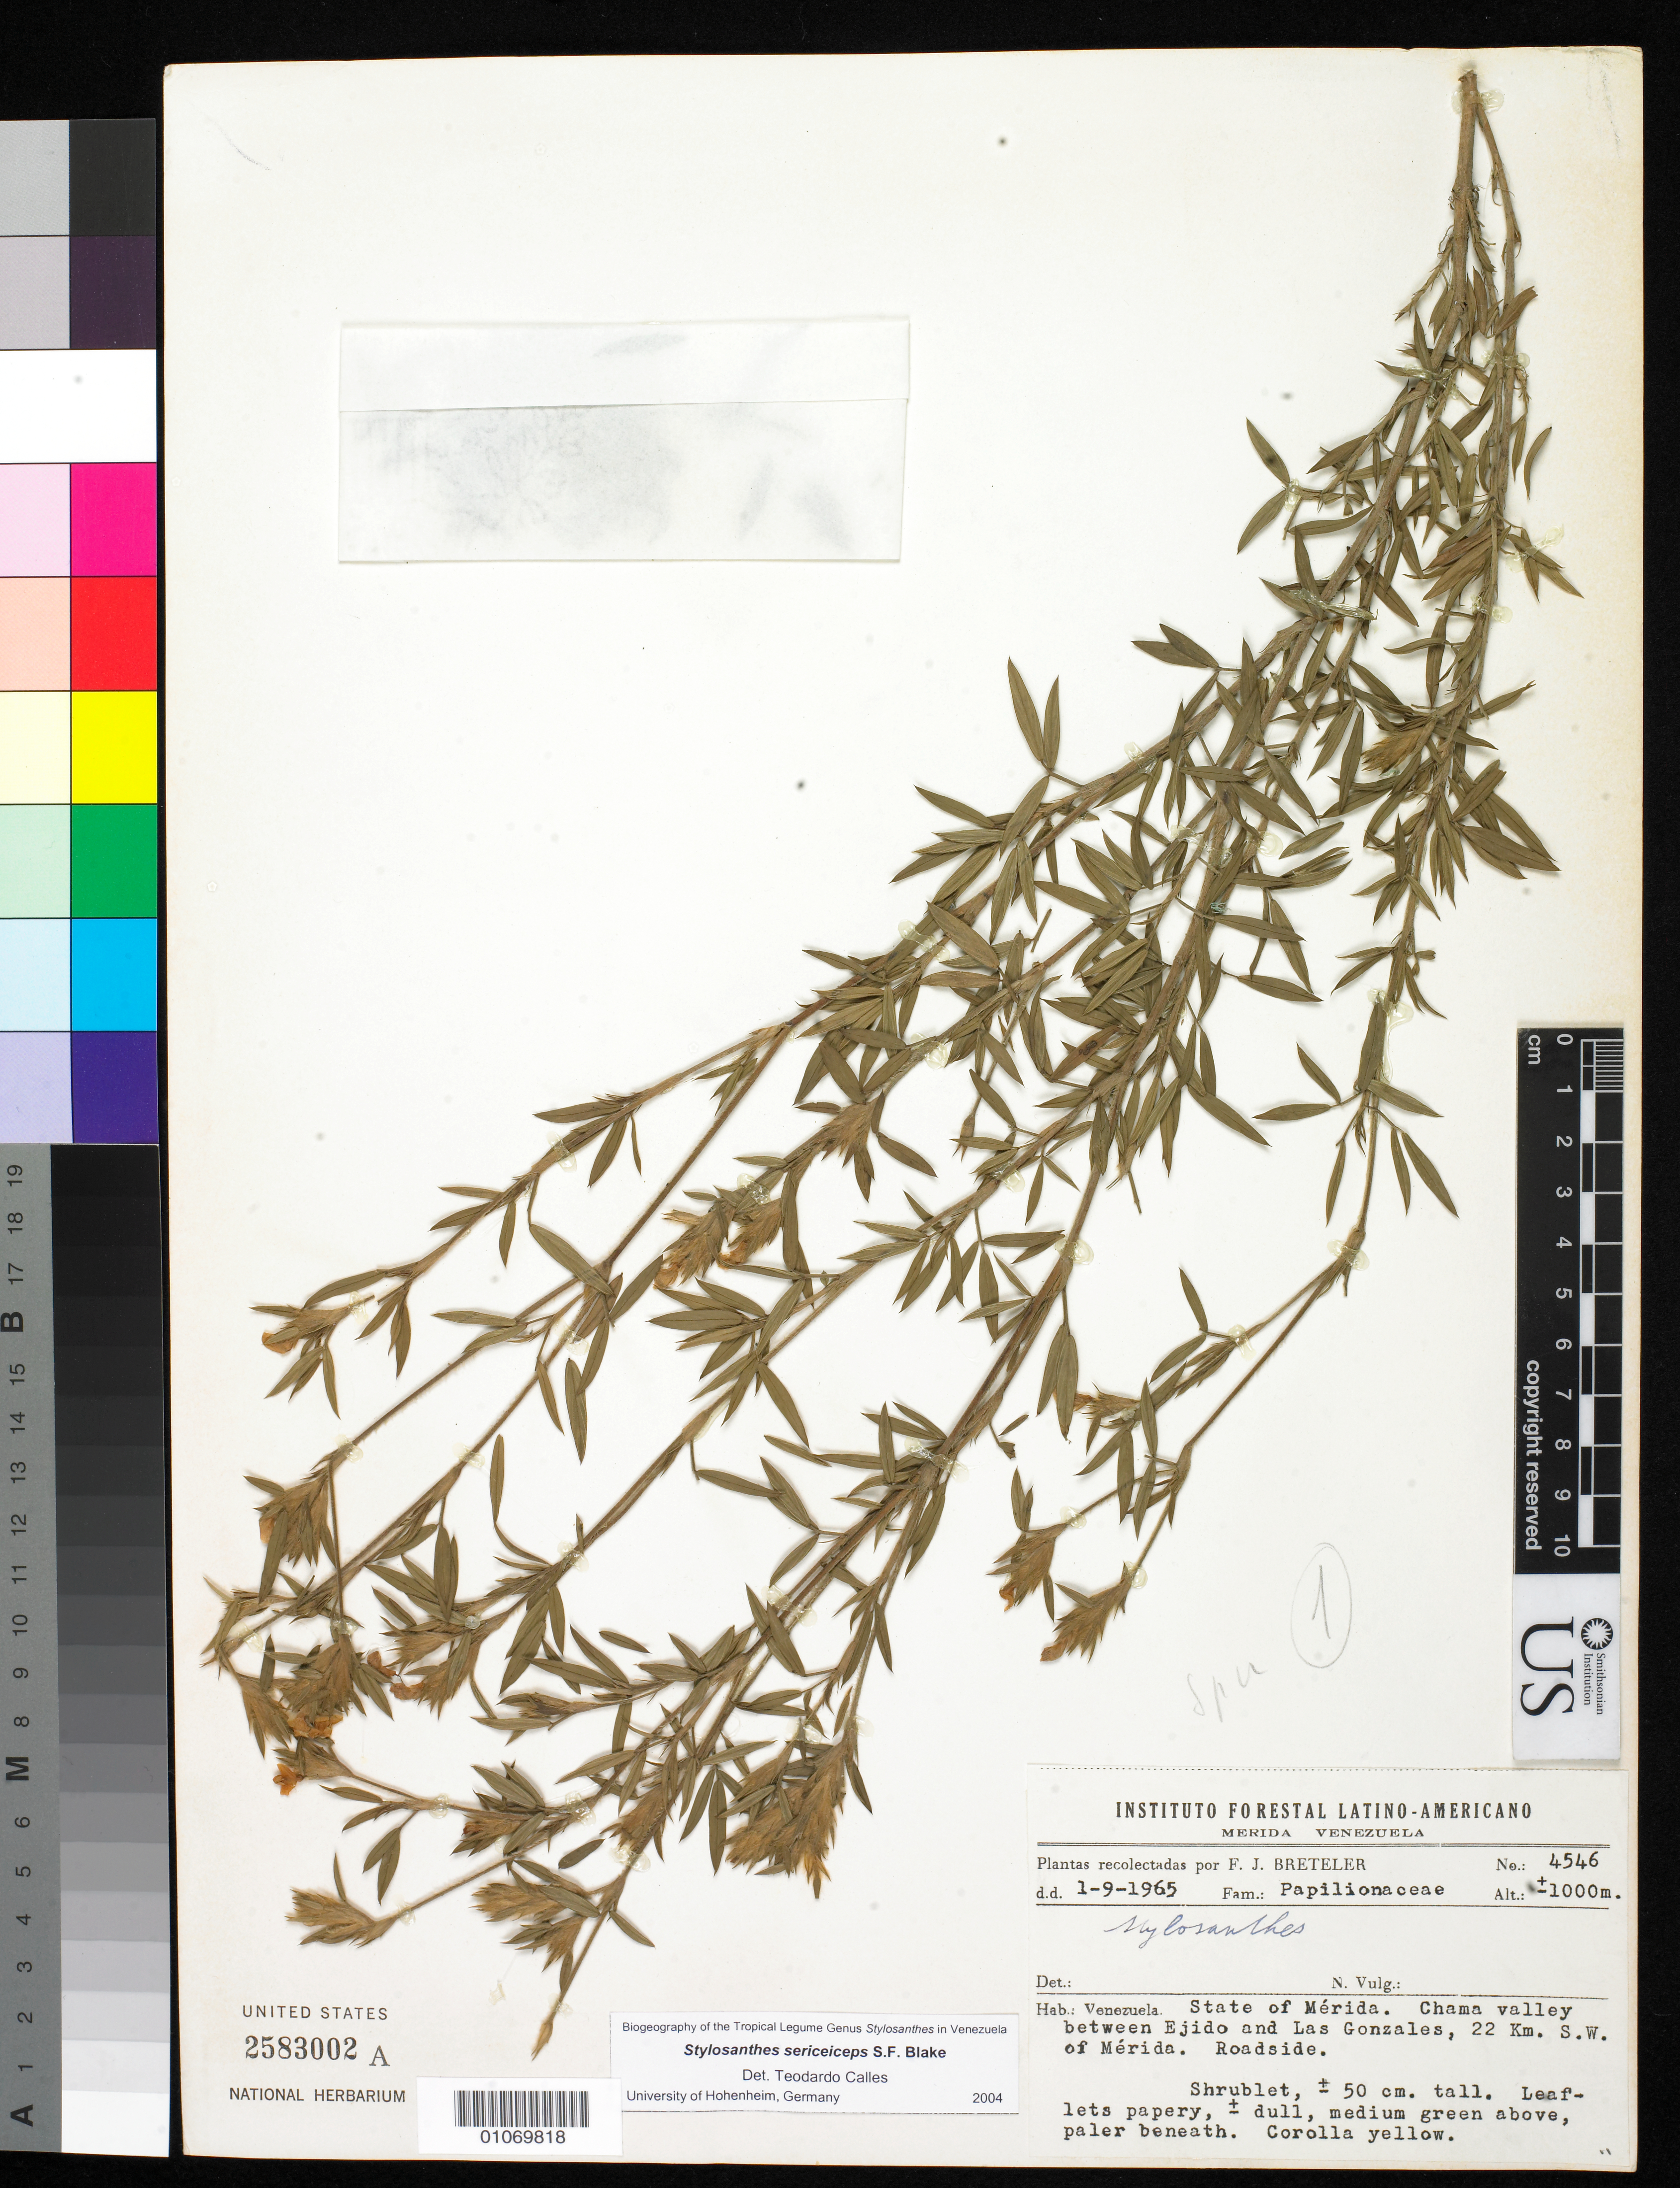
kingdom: Plantae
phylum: Tracheophyta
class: Magnoliopsida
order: Fabales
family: Fabaceae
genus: Stylosanthes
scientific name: Stylosanthes sericeiceps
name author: S.F. Blake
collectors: F. J. Breteler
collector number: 4546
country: Venezuela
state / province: Mérida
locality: Chama valley between Ejido and Las Gonzales, SW of Merida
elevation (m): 1000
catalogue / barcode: US 2588302A